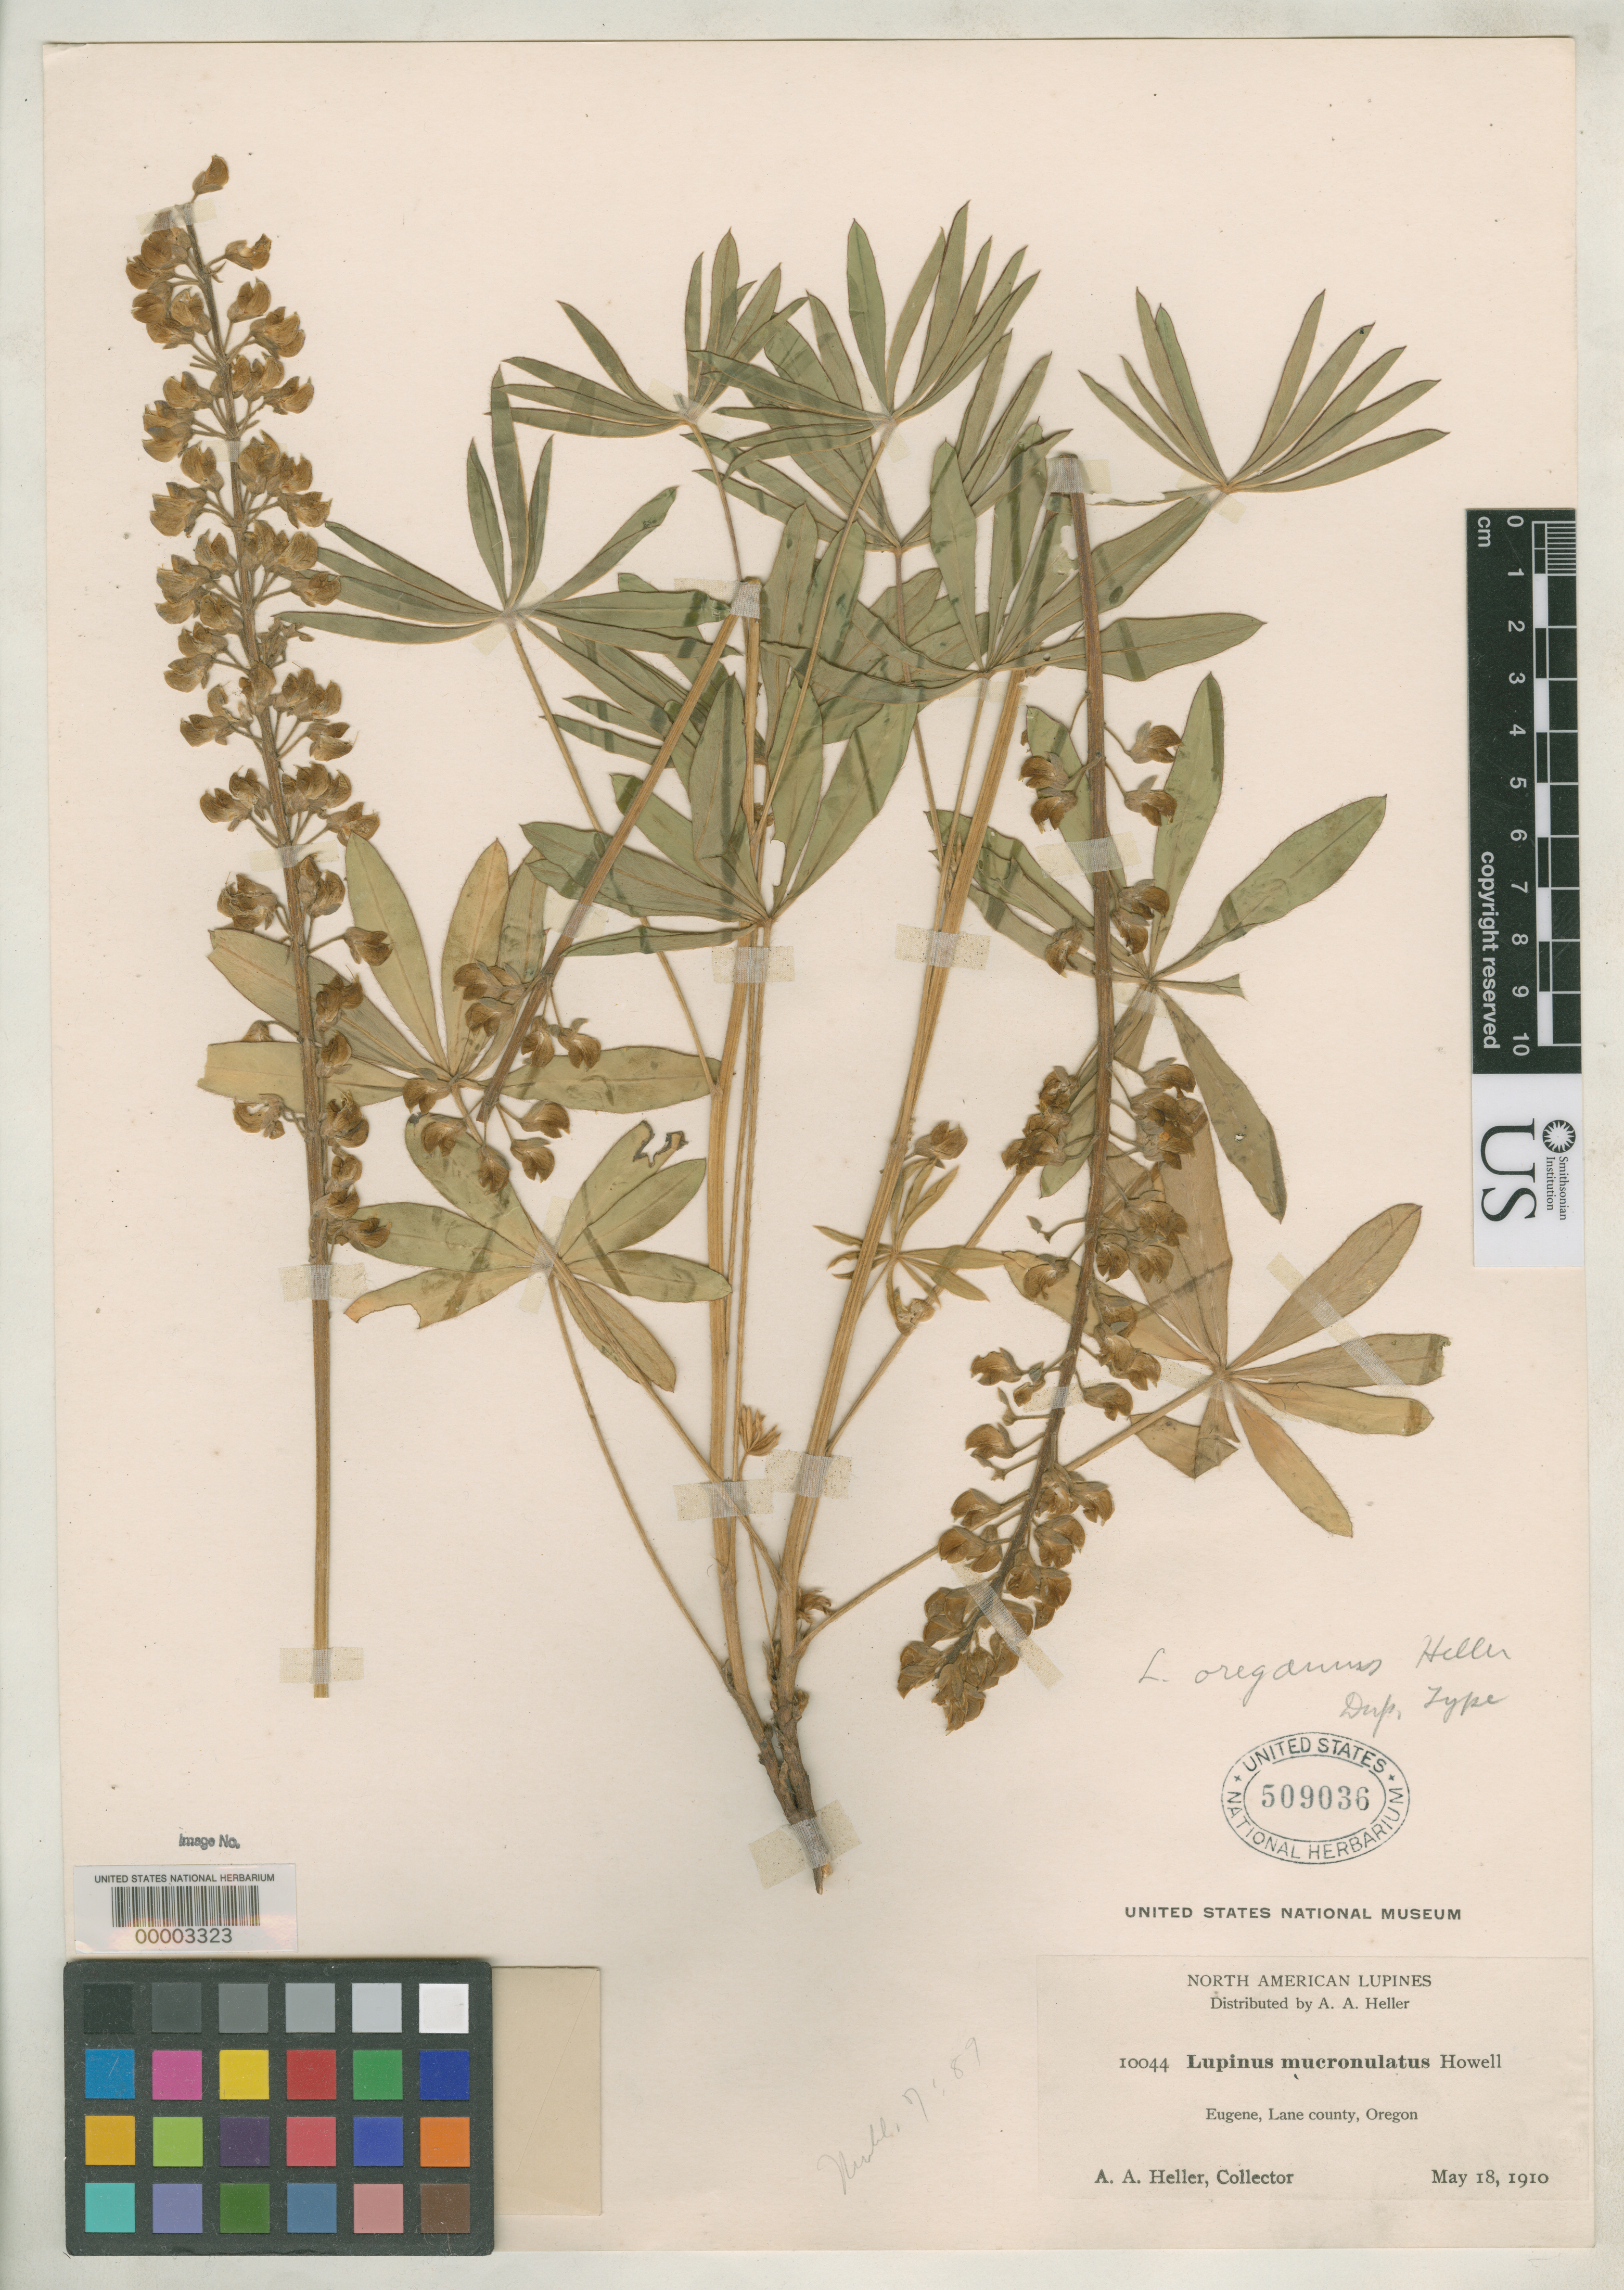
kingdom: Plantae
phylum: Tracheophyta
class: Magnoliopsida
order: Fabales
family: Fabaceae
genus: Lupinus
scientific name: Lupinus oreganus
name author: A. Heller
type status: Isotype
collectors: A. A. Heller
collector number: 10044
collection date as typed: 18 May 1910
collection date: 1910-05-18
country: United States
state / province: Oregon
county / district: Lane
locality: Eugene.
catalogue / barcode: US 509036